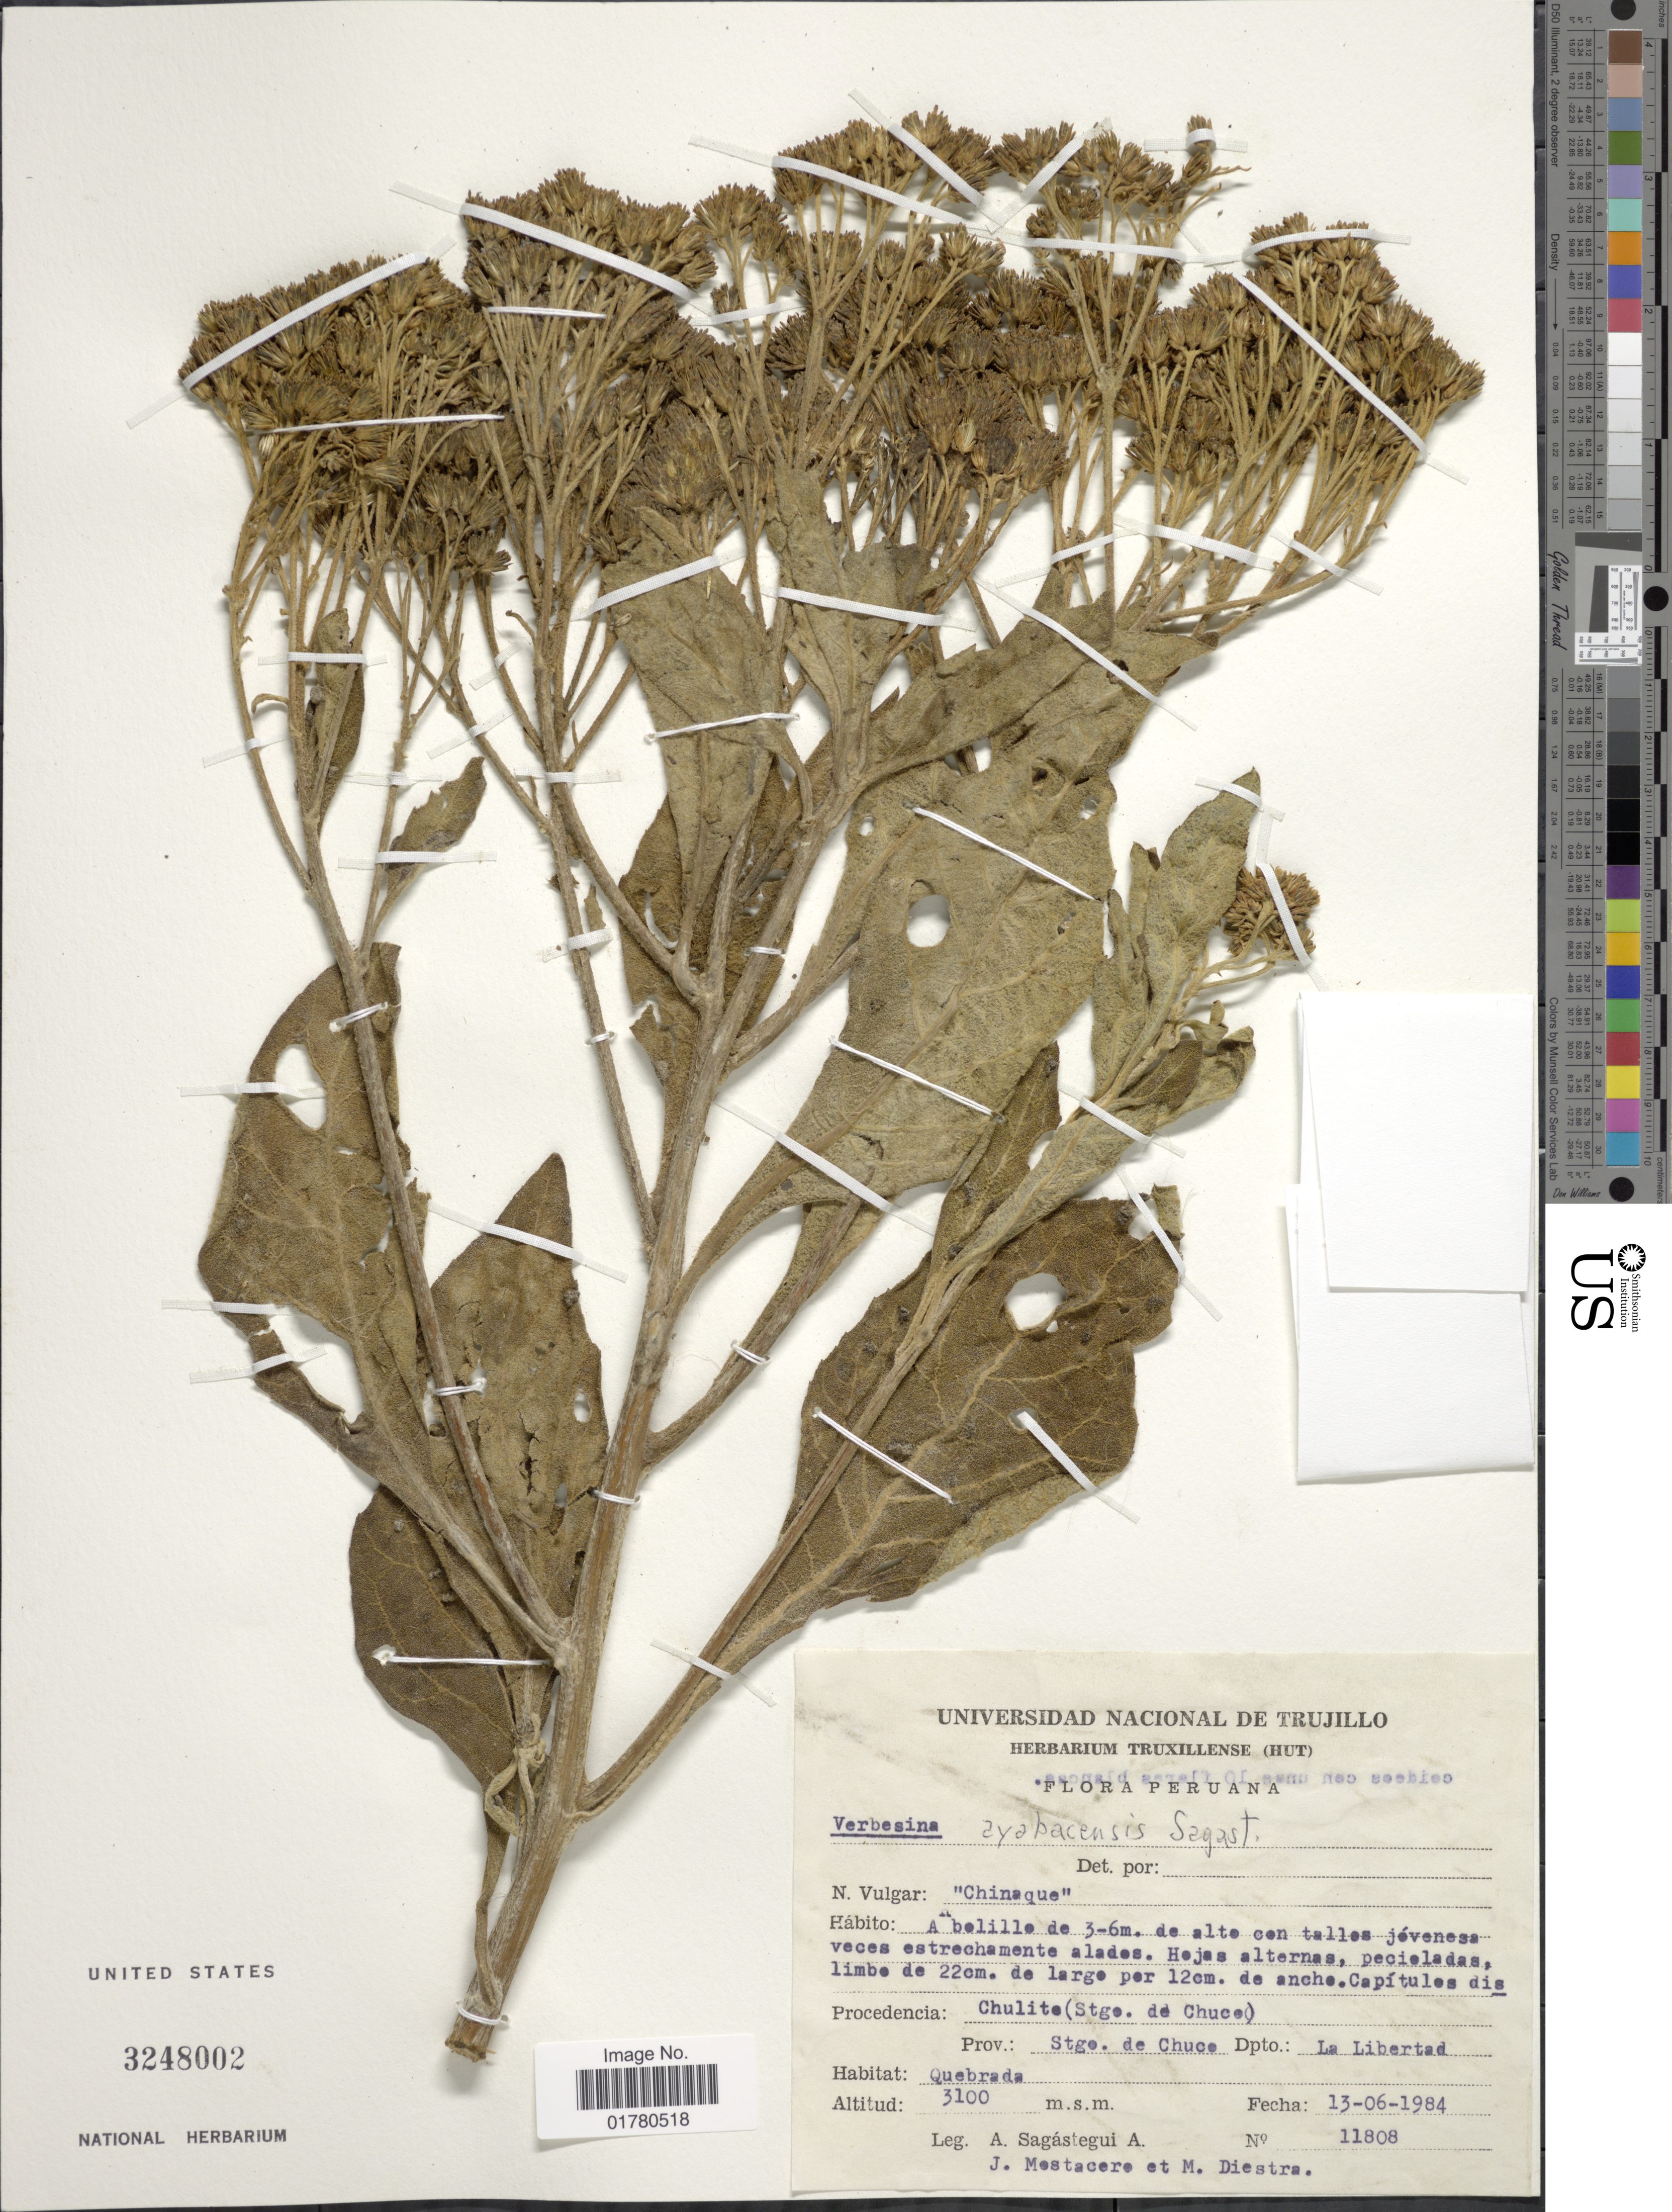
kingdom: Plantae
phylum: Tracheophyta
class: Magnoliopsida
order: Asterales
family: Asteraceae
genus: Verbesina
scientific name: Verbesina ayabacensis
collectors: A. Sagástegui A., J. Mostacero & M. Diestra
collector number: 11808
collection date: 1984-06-13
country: Peru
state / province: La Libertad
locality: Chulite (Stge. de Chuce) prov. Stge de Chuce, Dpto La Libertad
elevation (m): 3100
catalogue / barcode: US 3248002